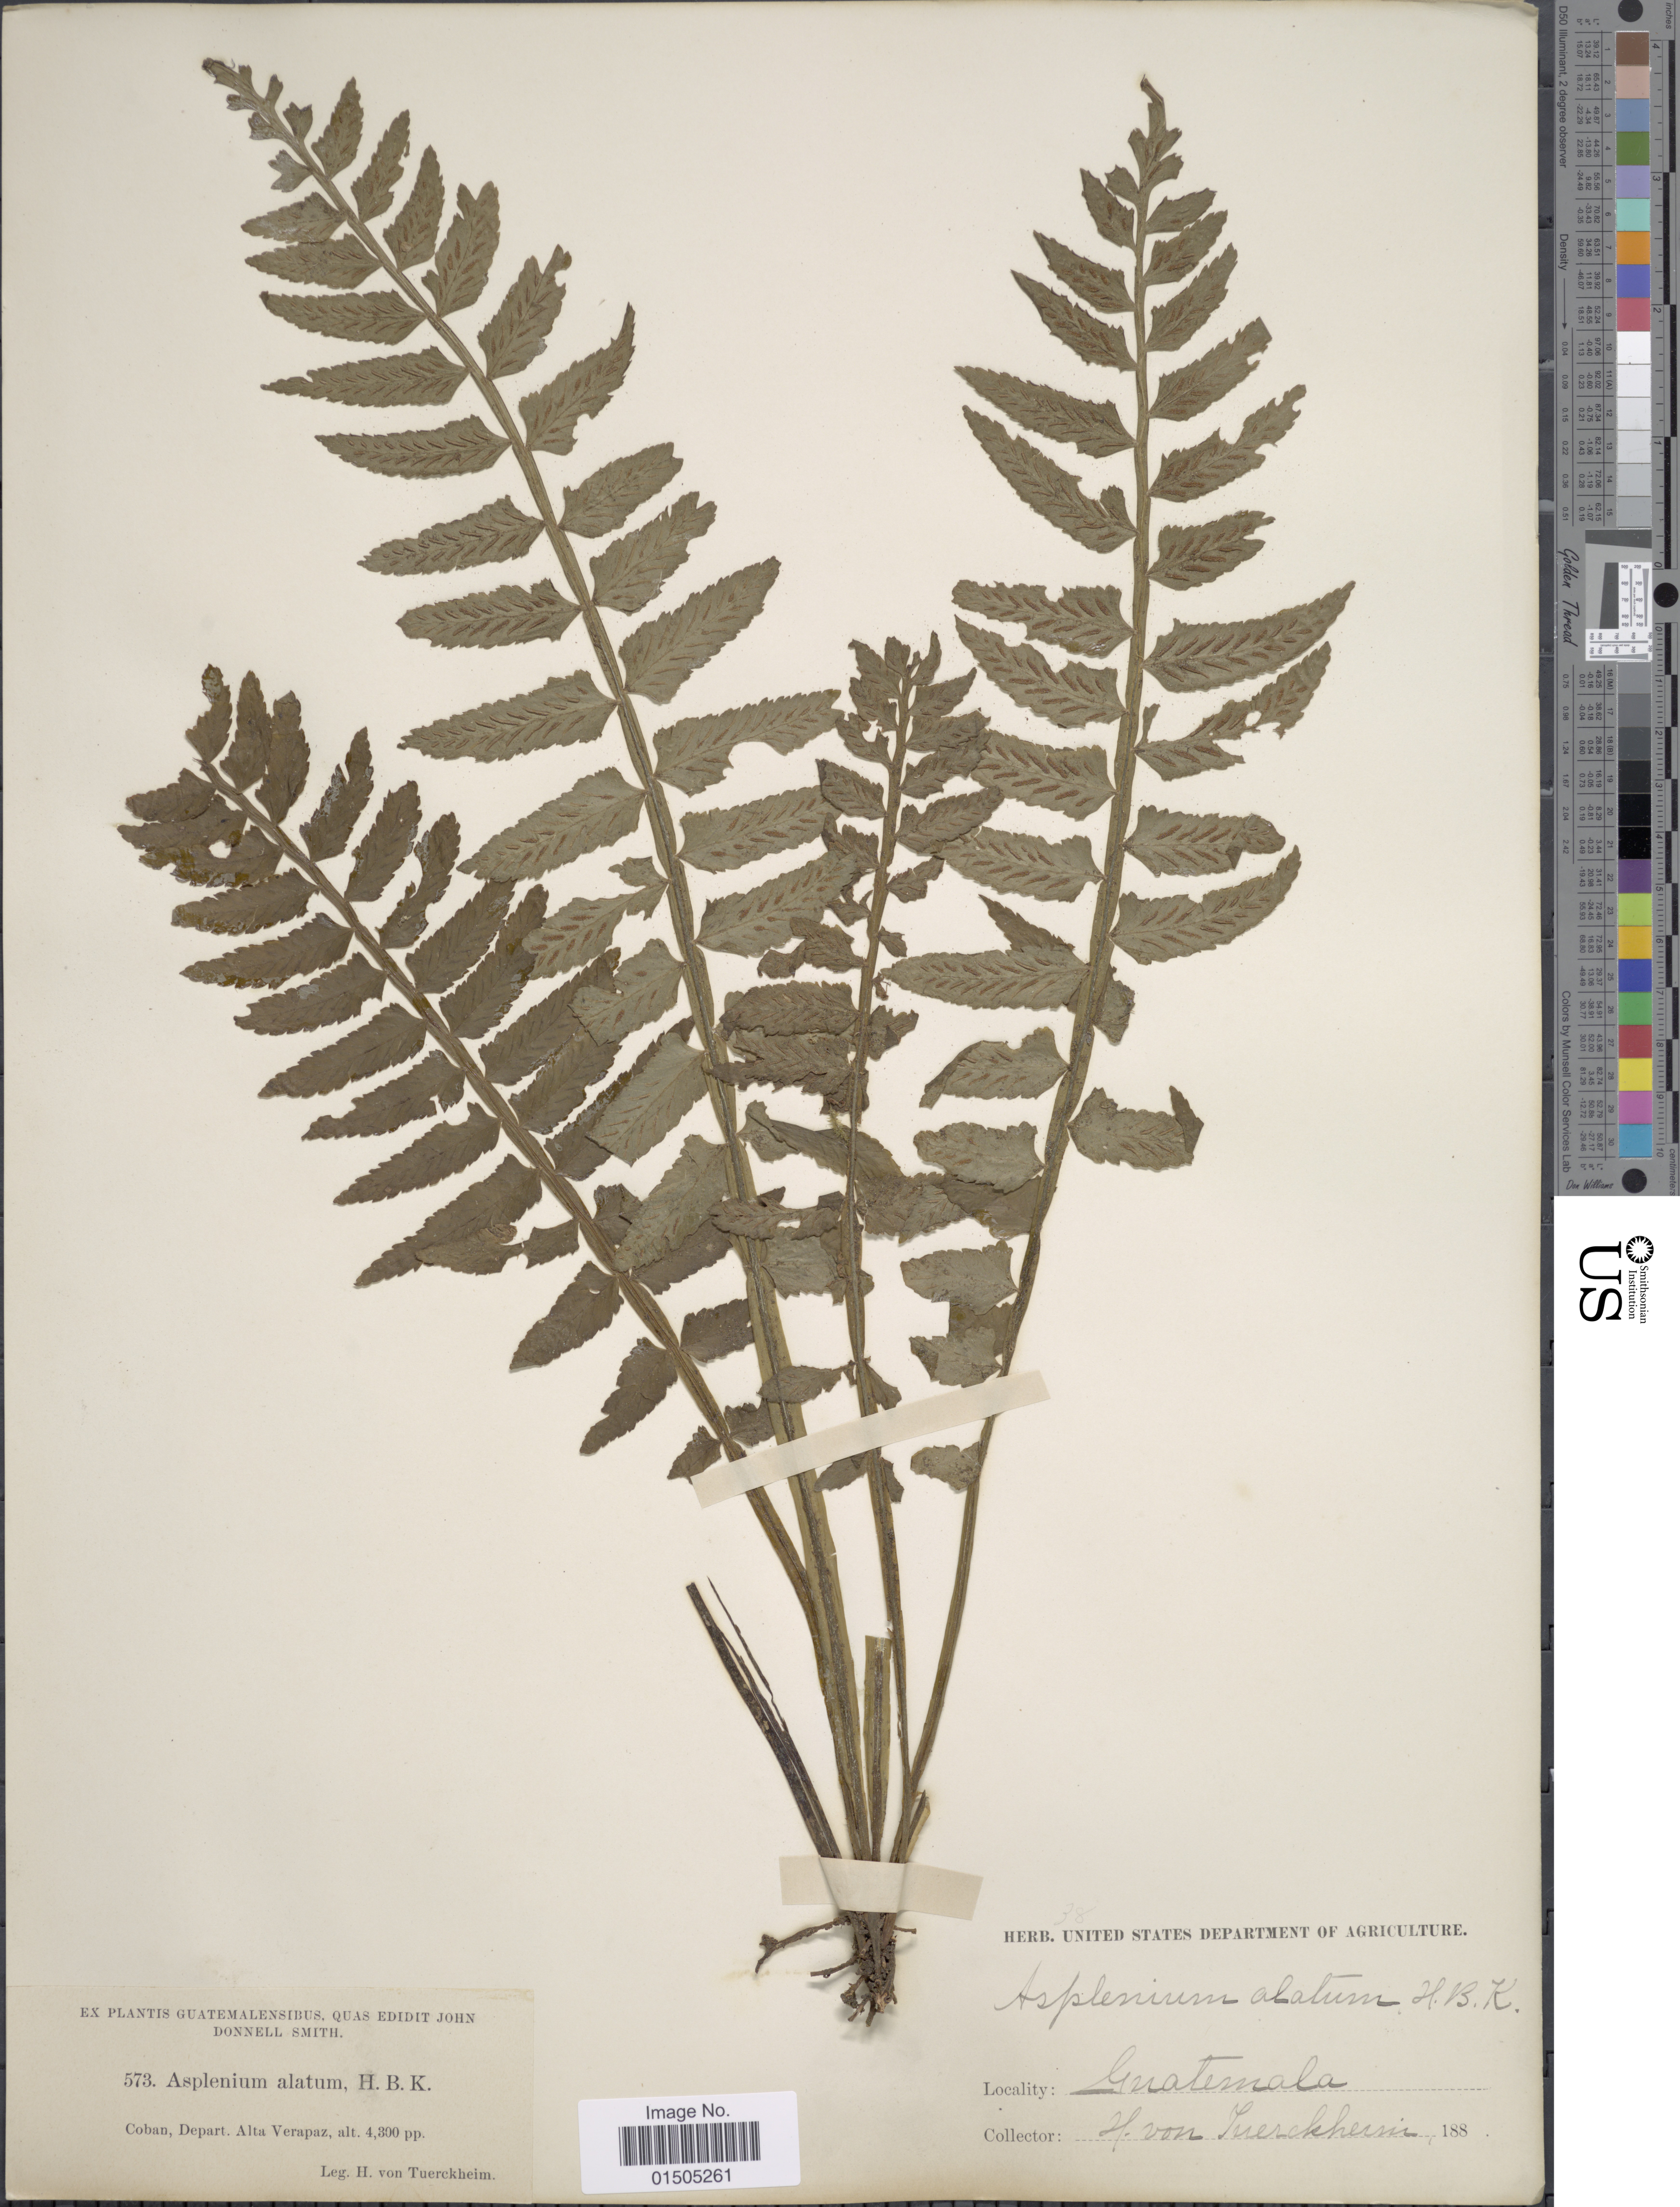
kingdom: Plantae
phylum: Tracheophyta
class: Polypodiopsida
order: Polypodiales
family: Aspleniaceae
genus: Asplenium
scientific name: Asplenium alatum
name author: Humb. & Bonpl. ex Willd.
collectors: H. von Tuerckheim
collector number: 573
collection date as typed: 188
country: Guatemala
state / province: Alta Verapaz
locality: Coban.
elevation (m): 1311